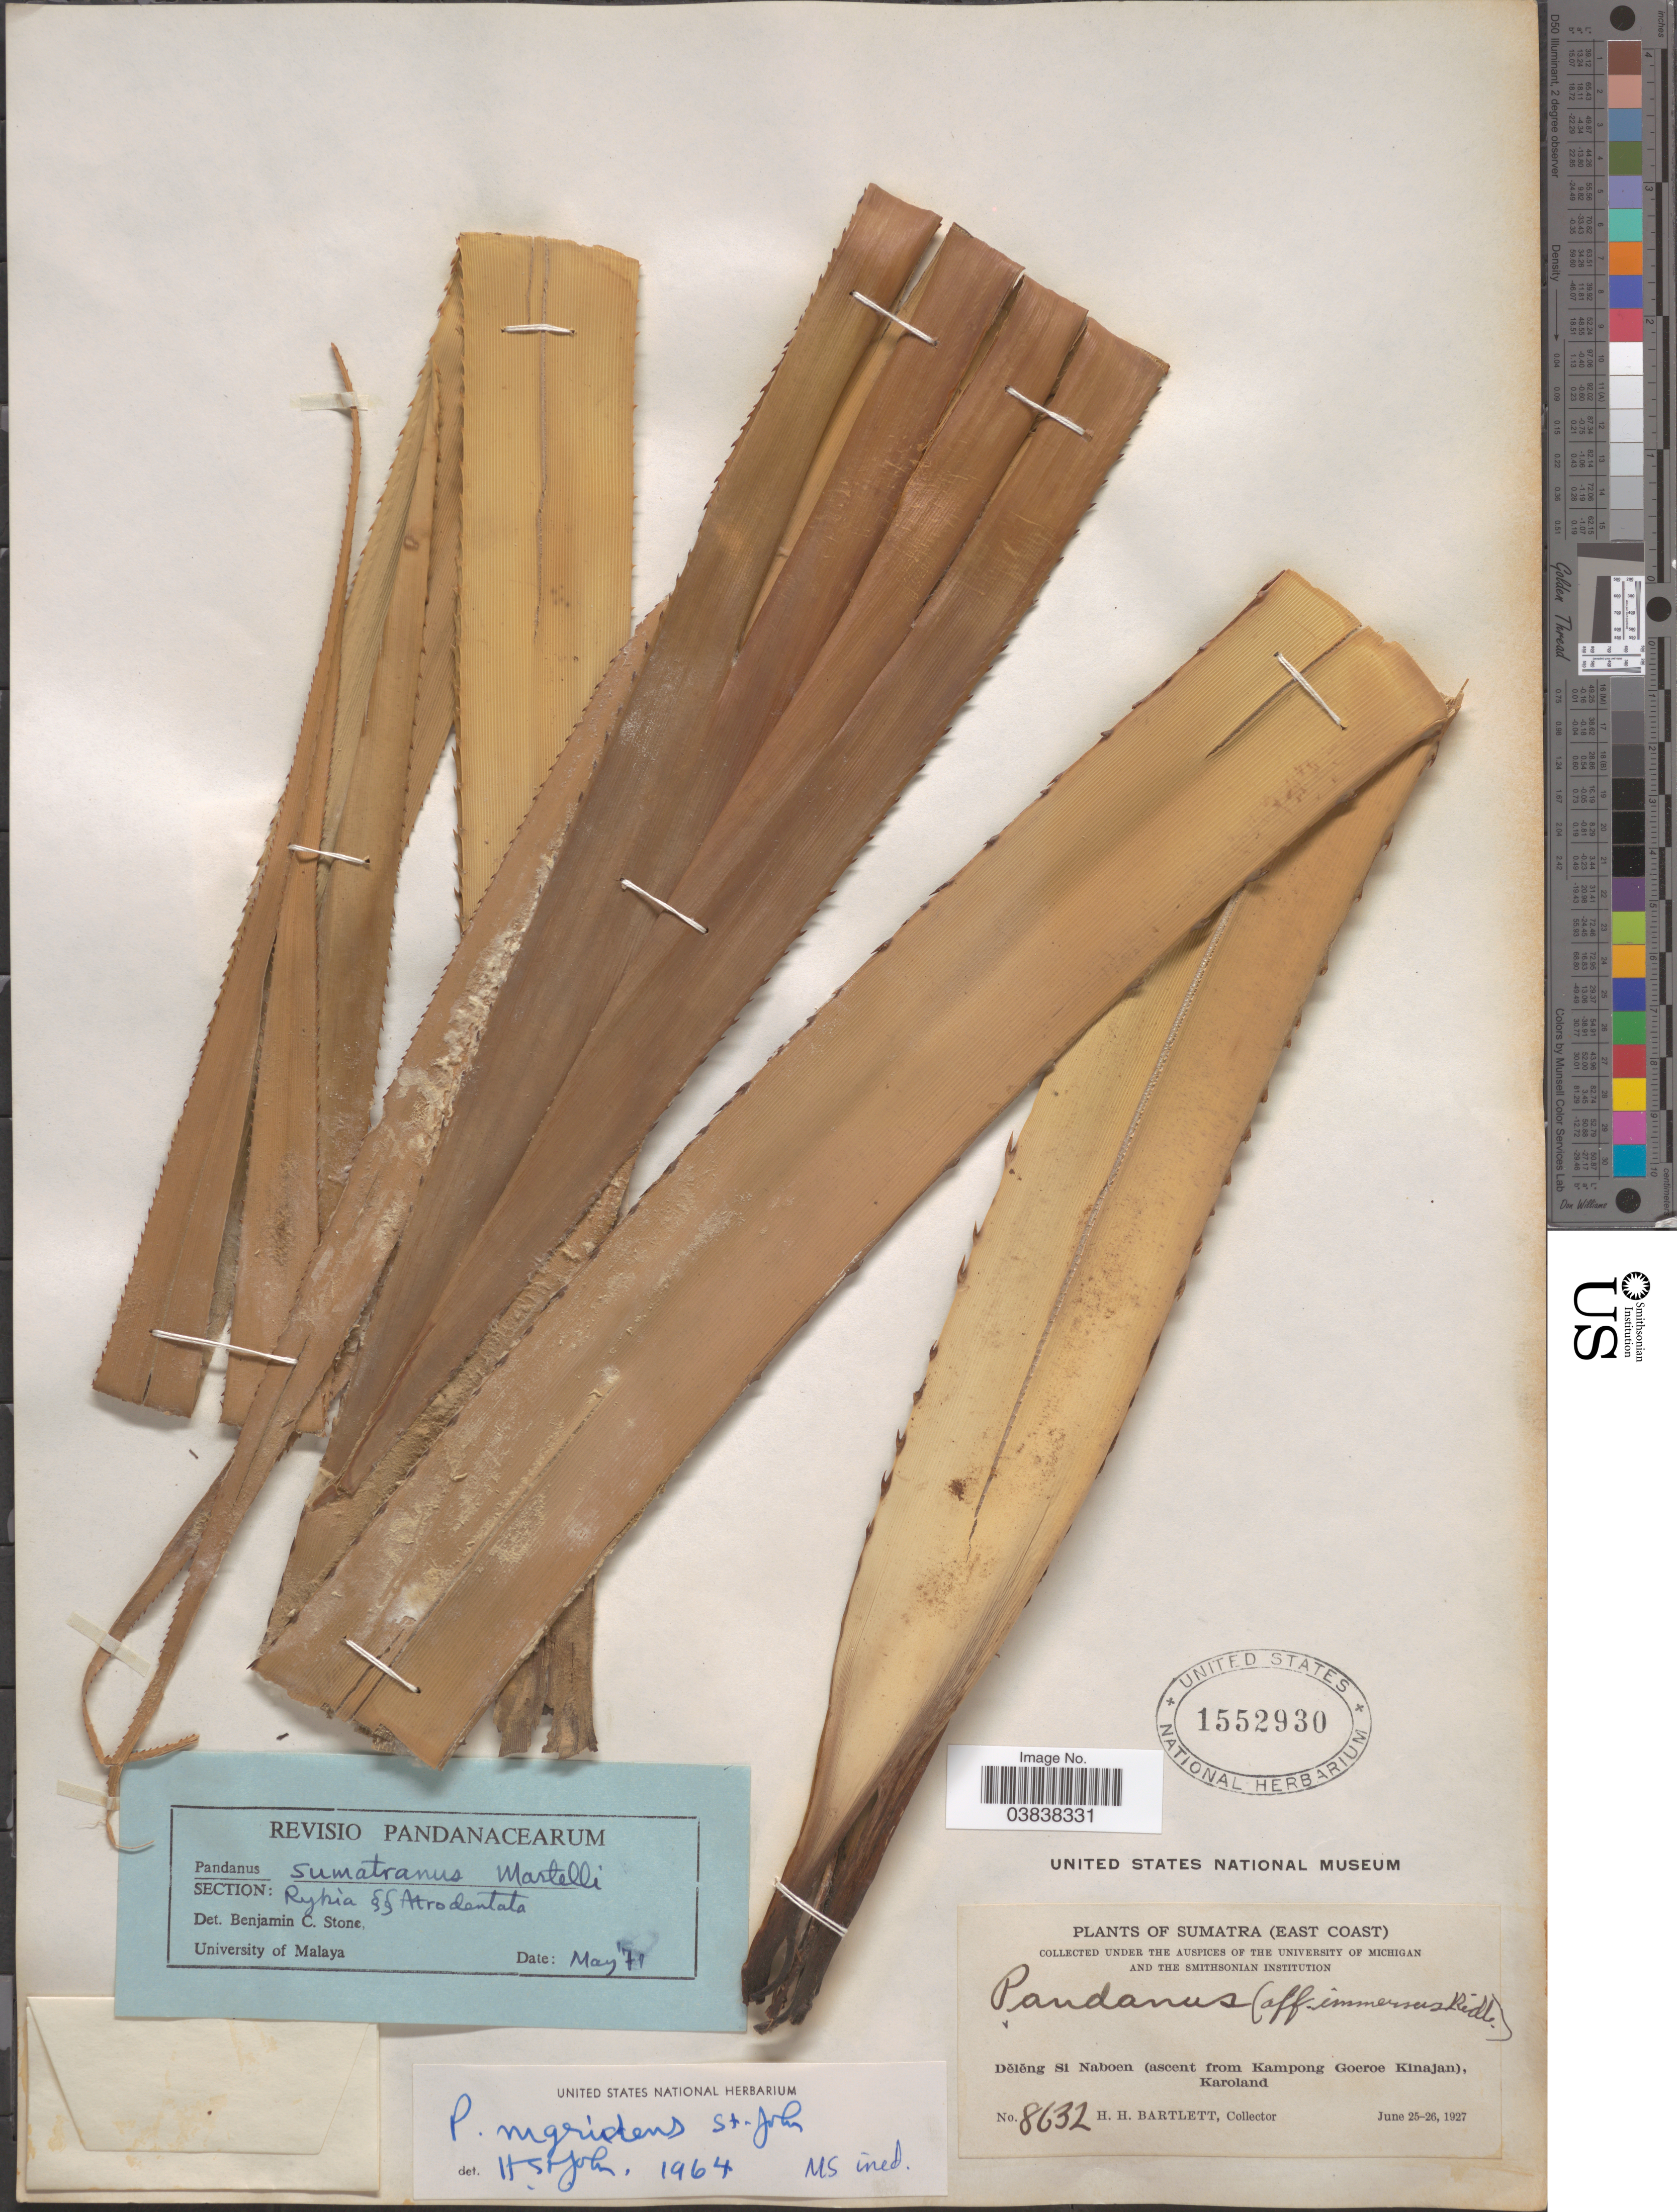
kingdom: Plantae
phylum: Tracheophyta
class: Liliopsida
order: Pandanales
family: Pandanaceae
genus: Pandanus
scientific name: Pandanus sumatranus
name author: Martelli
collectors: H. H. Bartlett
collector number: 8632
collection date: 1927-06-25/1927-06-26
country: Indonesia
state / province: Sumatra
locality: (East Coast). Dĕlĕng Si Naboen (ascent from Kampong Goeroe Kinajan), Karoland.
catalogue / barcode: US 1552930